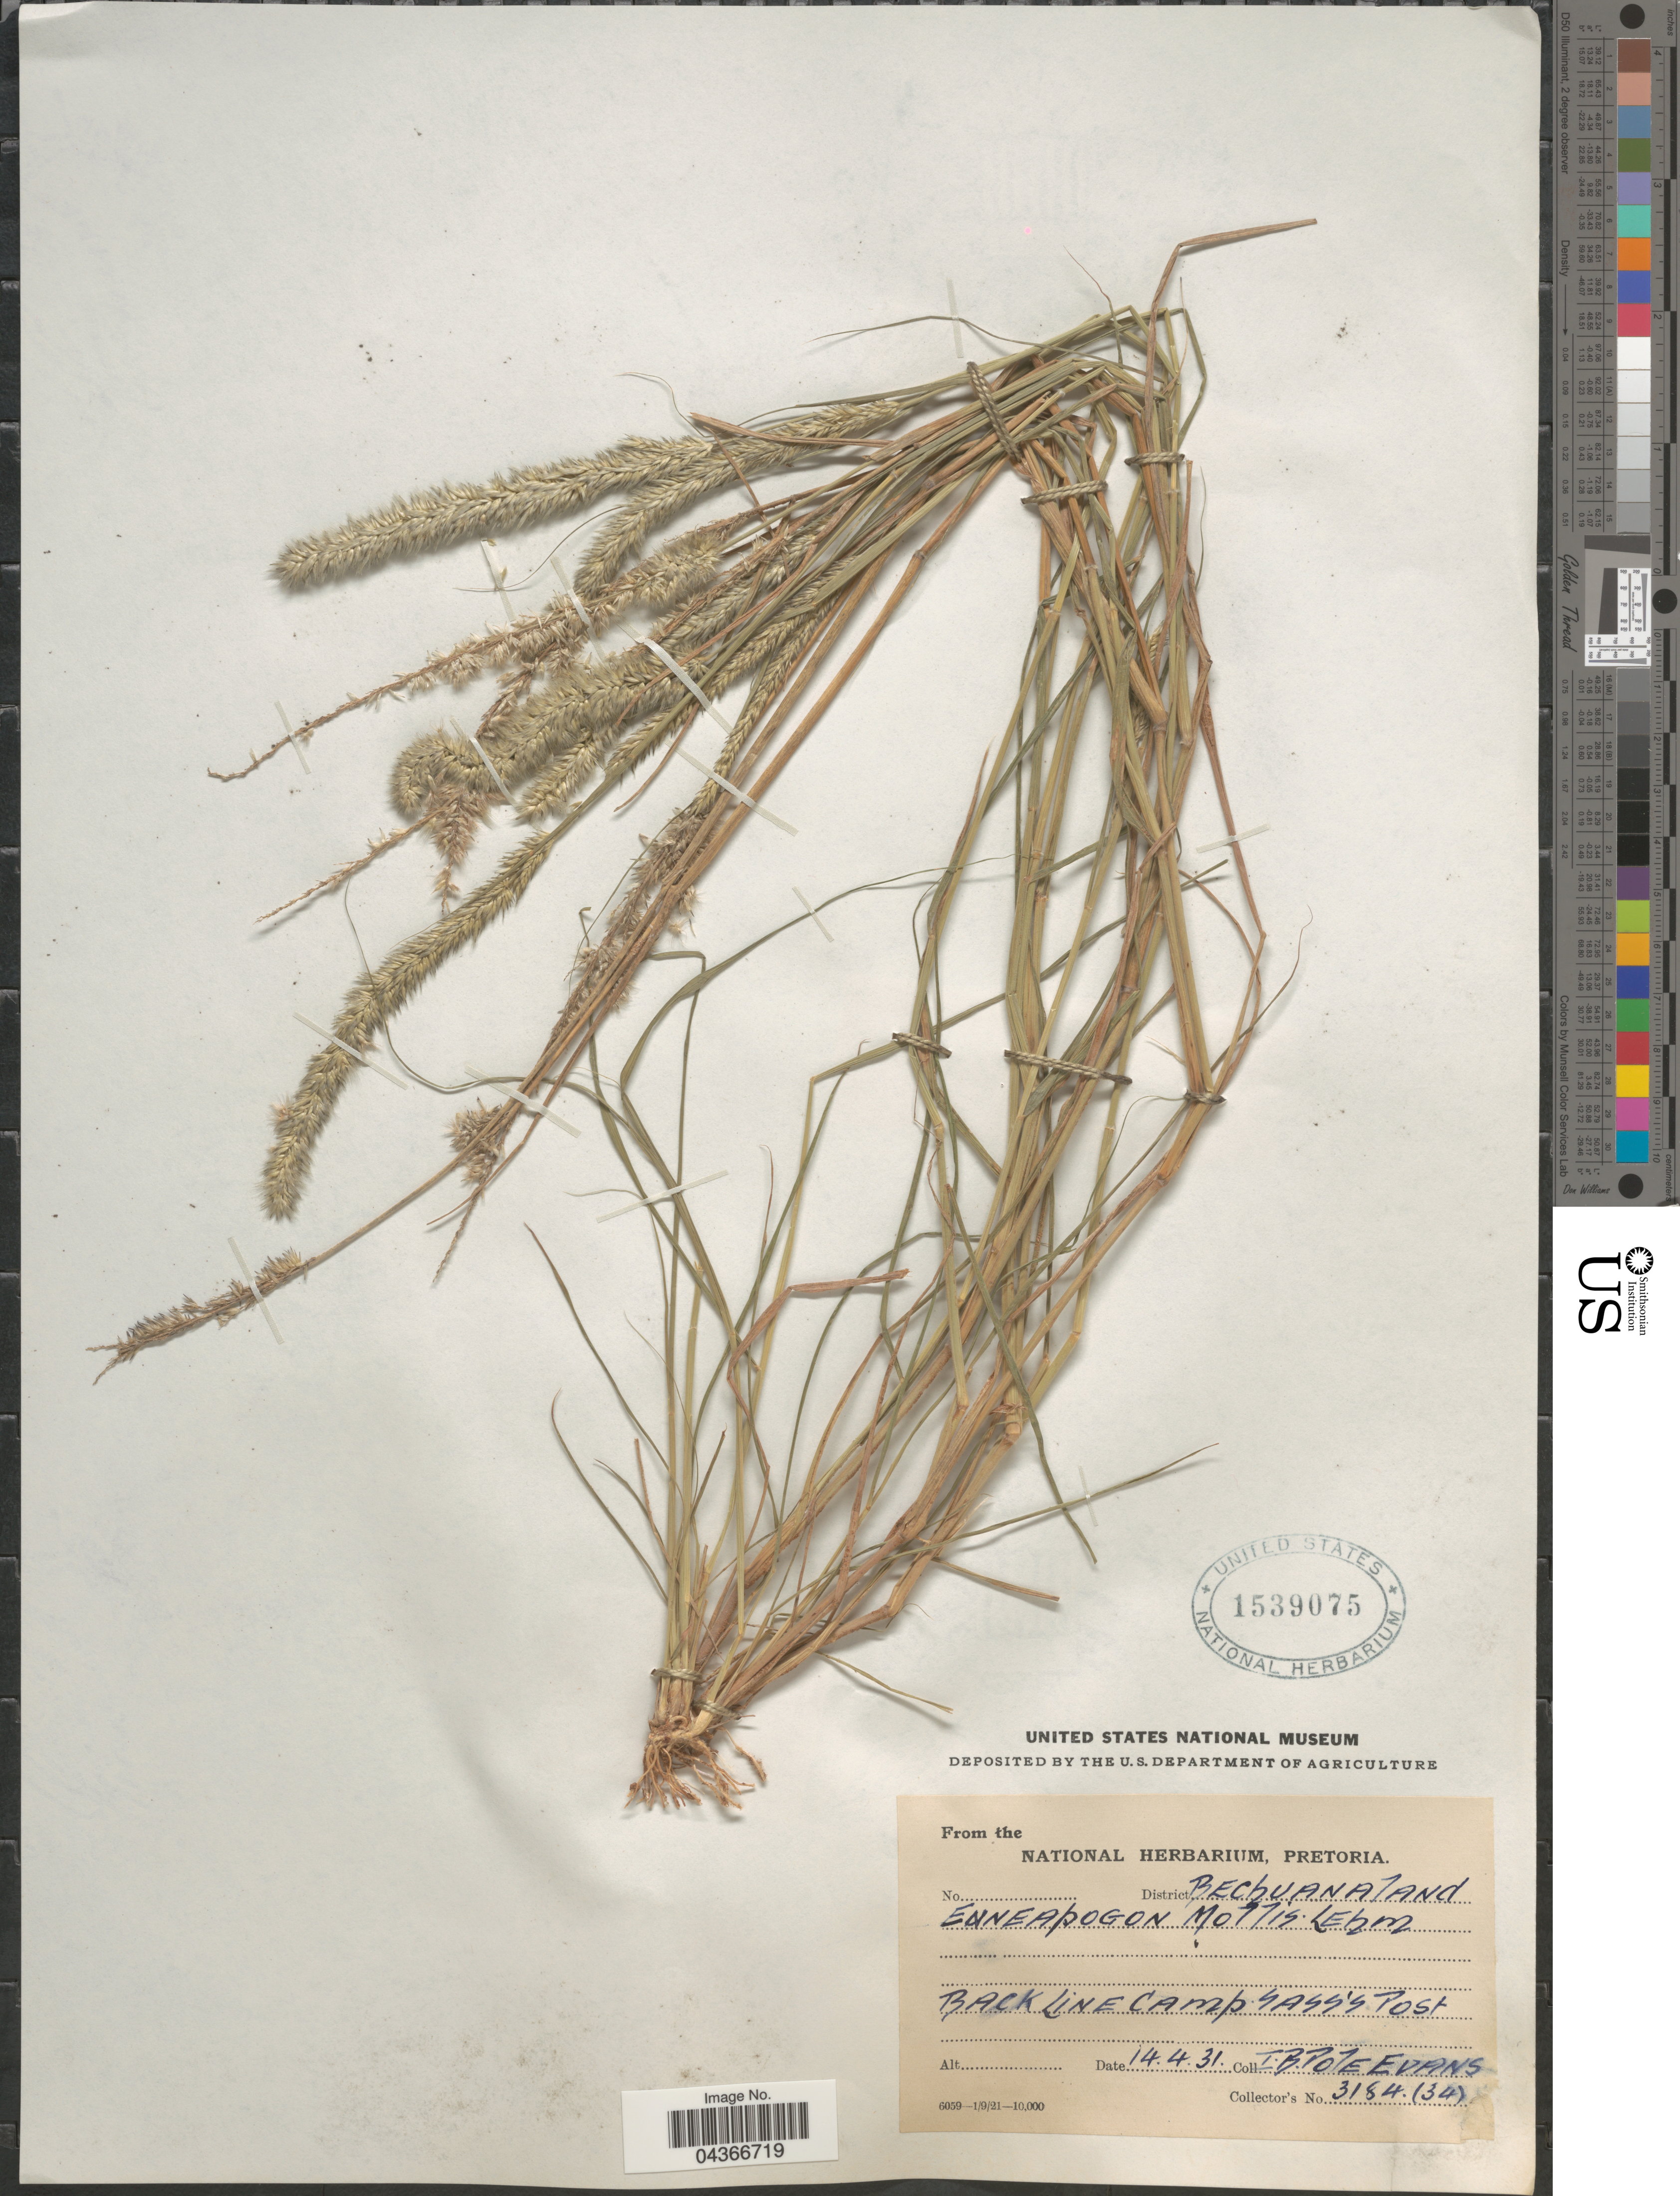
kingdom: Plantae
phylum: Tracheophyta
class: Liliopsida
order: Poales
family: Poaceae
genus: Enneapogon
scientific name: Enneapogon cenchroides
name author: (Licht. ex Roem. & Schult.) C.E. Hubb.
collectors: I. B. Pole-Evans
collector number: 3184.(34)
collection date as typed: Transcribed d/m/y: 14/4/31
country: Botswana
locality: District Bechuanaland. Back Line Camp Sass's Post.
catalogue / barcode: US 1539075